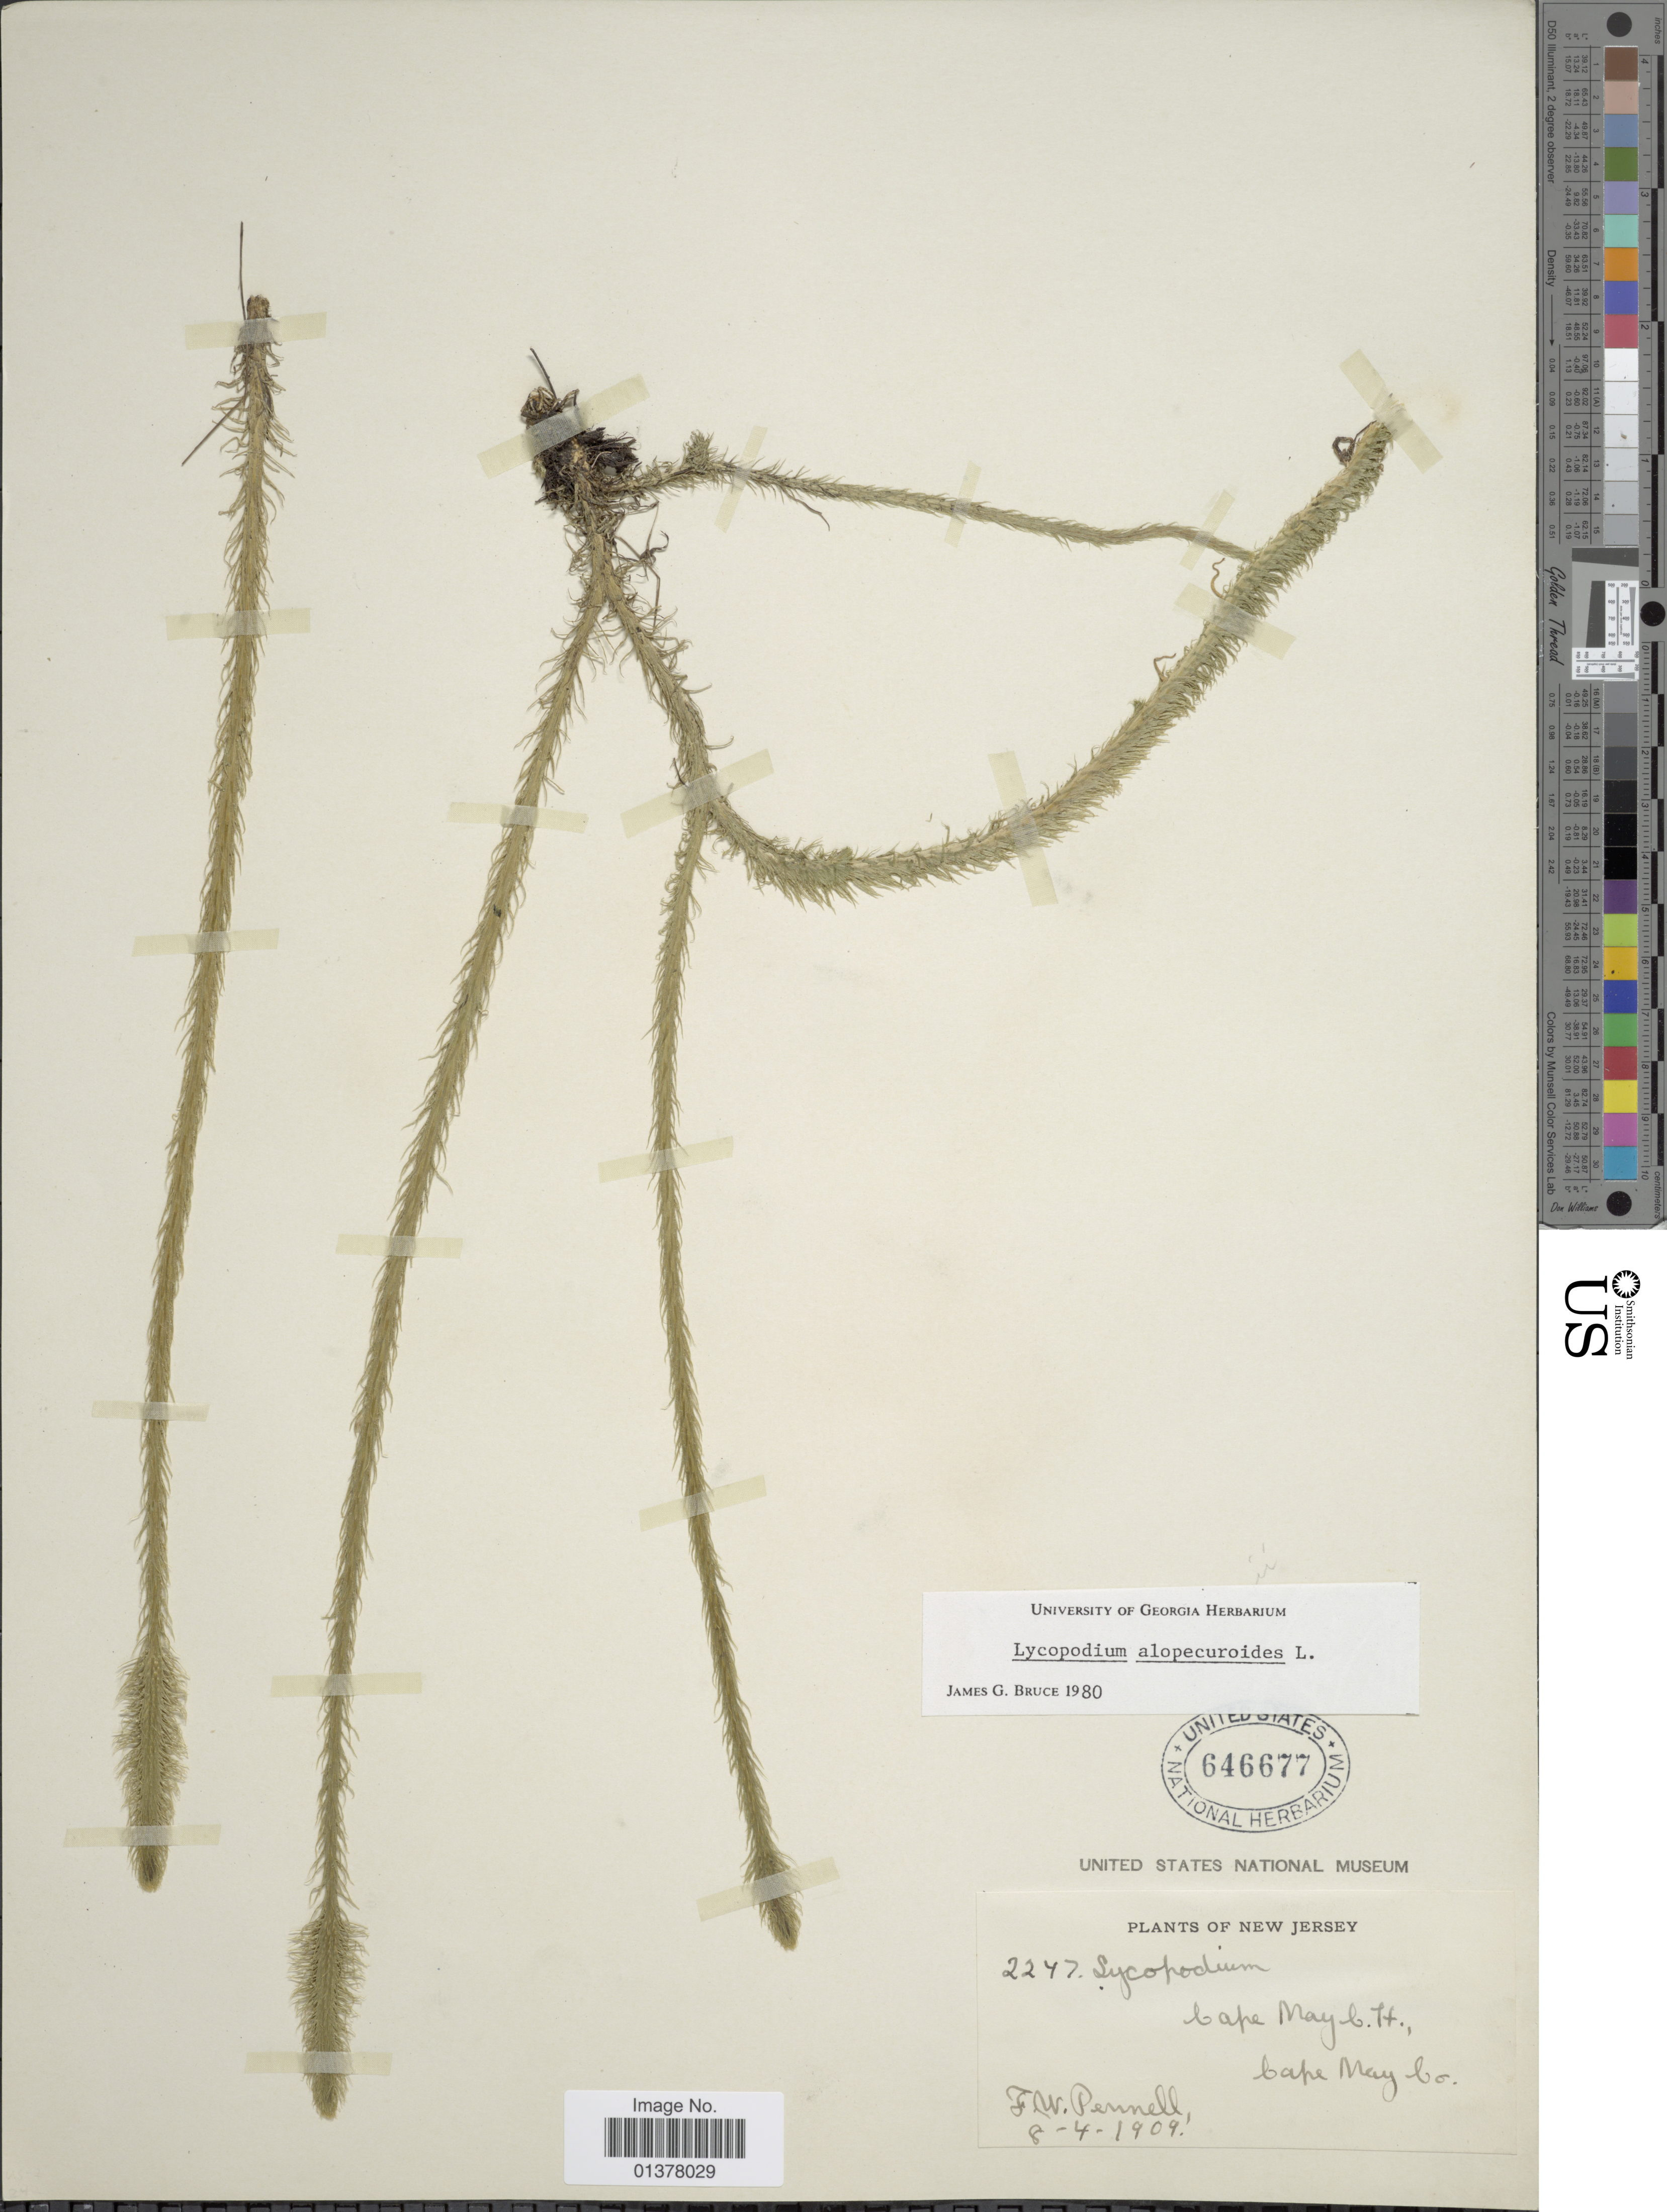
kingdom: Plantae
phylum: Tracheophyta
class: Lycopodiopsida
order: Lycopodiales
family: Lycopodiaceae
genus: Lycopodiella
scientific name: Lycopodiella alopecuroides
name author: (L.) Cranfill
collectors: F. W. Pennell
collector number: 2247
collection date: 1909-04-08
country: United States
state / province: New Jersey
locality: Cape May C.H., Cape May Co.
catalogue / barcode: US 646677